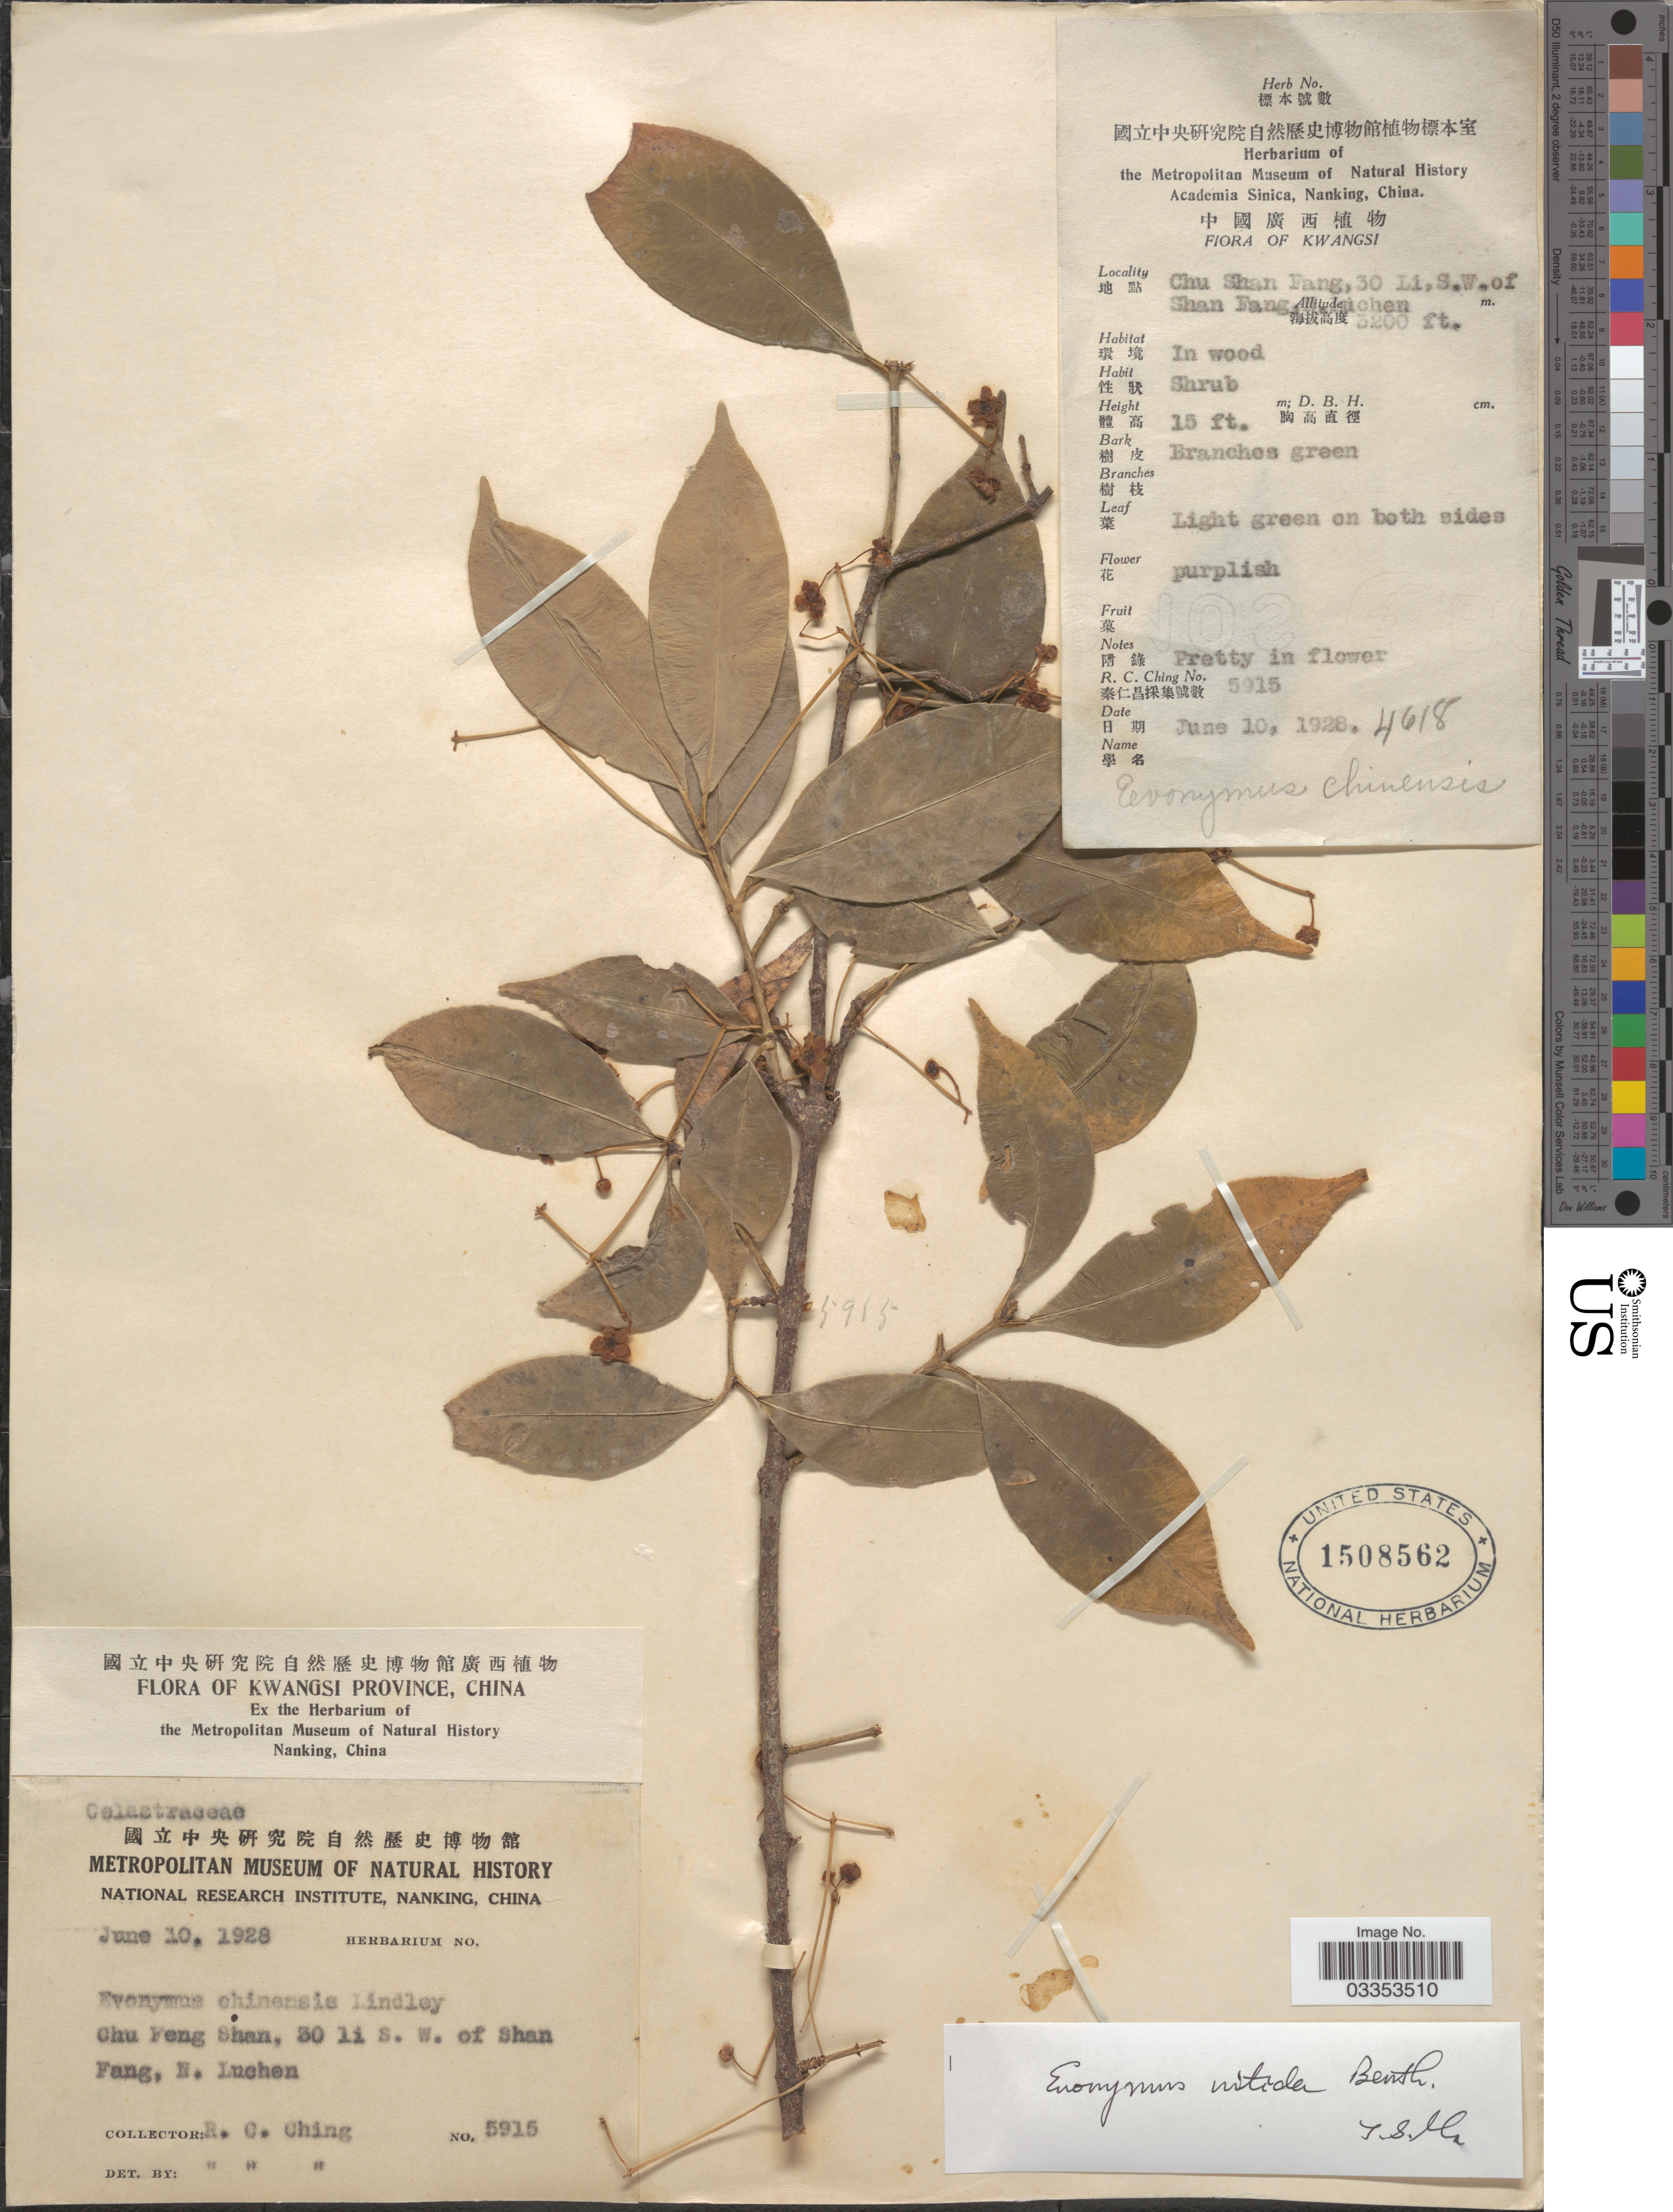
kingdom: Plantae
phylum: Tracheophyta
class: Magnoliopsida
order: Celastrales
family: Celastraceae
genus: Euonymus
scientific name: Euonymus nitidus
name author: Benth.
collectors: R. C. Ching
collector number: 5915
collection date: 1928-06-10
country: China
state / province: Guangxi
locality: Kwangsi Province. Chu Feng Shan, 30 li S.W. of Shan Fang, N. Luchen.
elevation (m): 975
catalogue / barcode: US 1508562